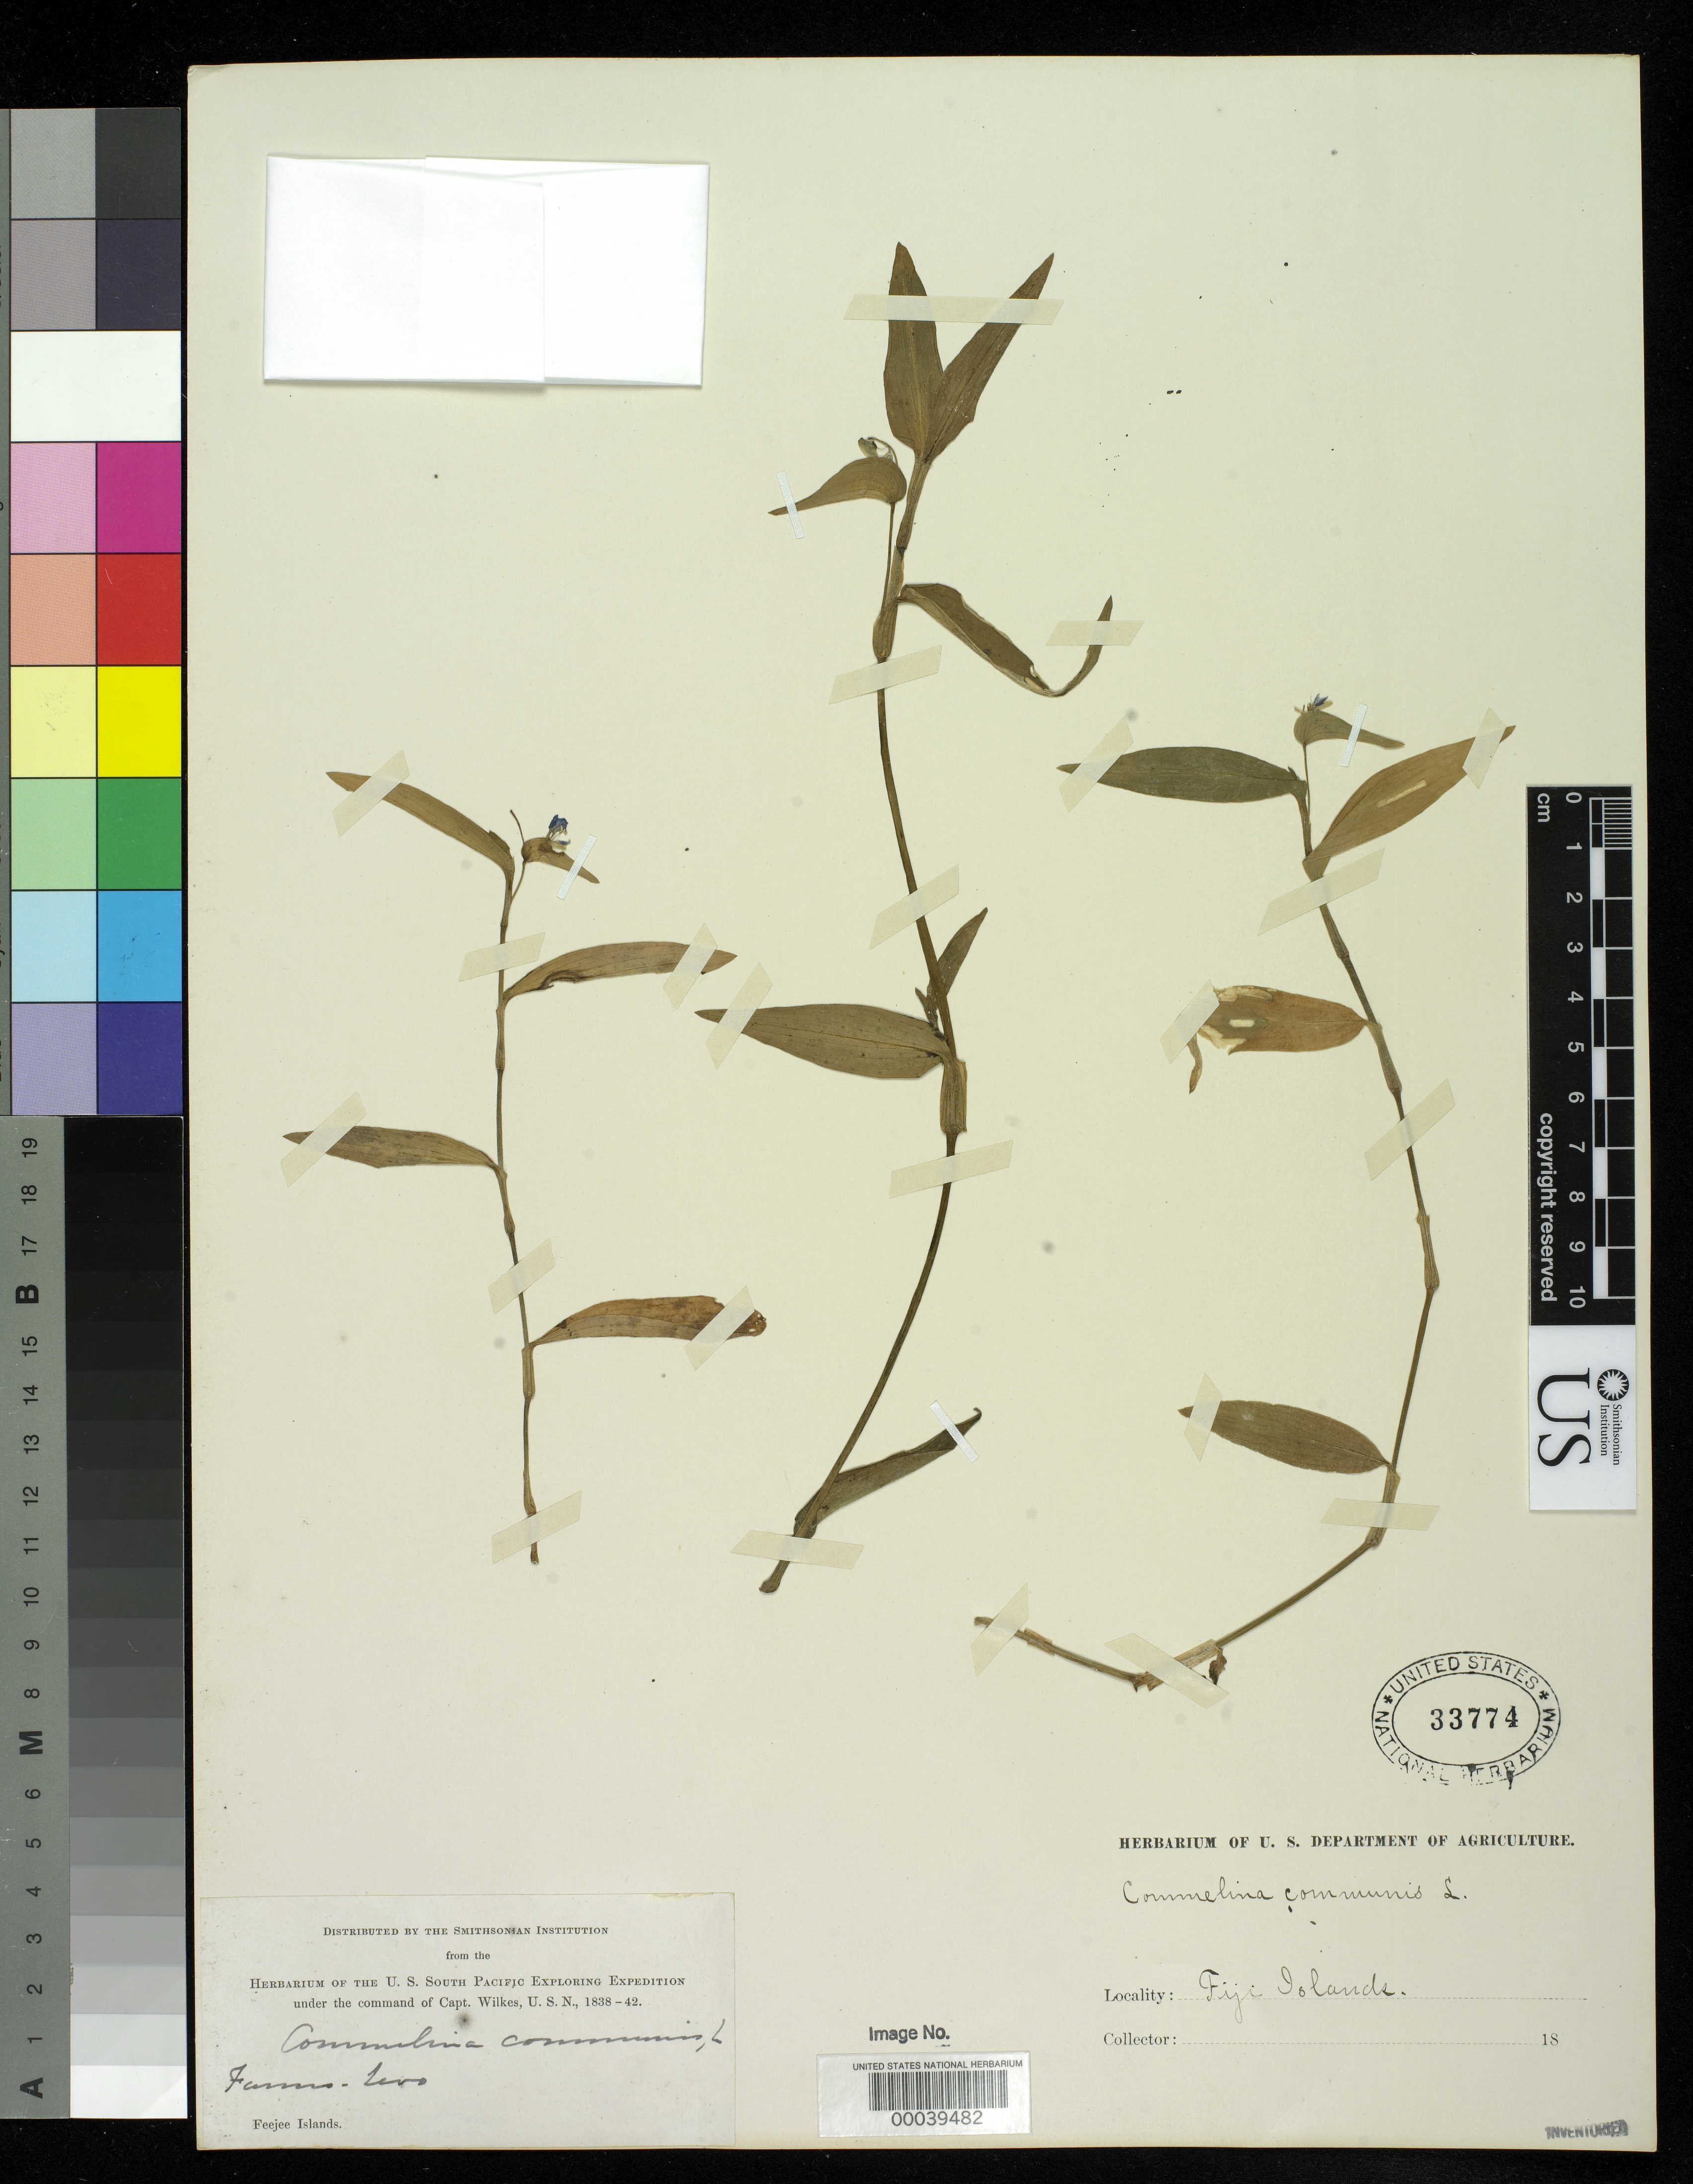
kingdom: Plantae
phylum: Tracheophyta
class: Liliopsida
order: Commelinales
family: Commelinaceae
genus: Commelina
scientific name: Commelina diffusa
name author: Burm. f.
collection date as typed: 1832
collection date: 1832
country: Fiji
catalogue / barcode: US 33774